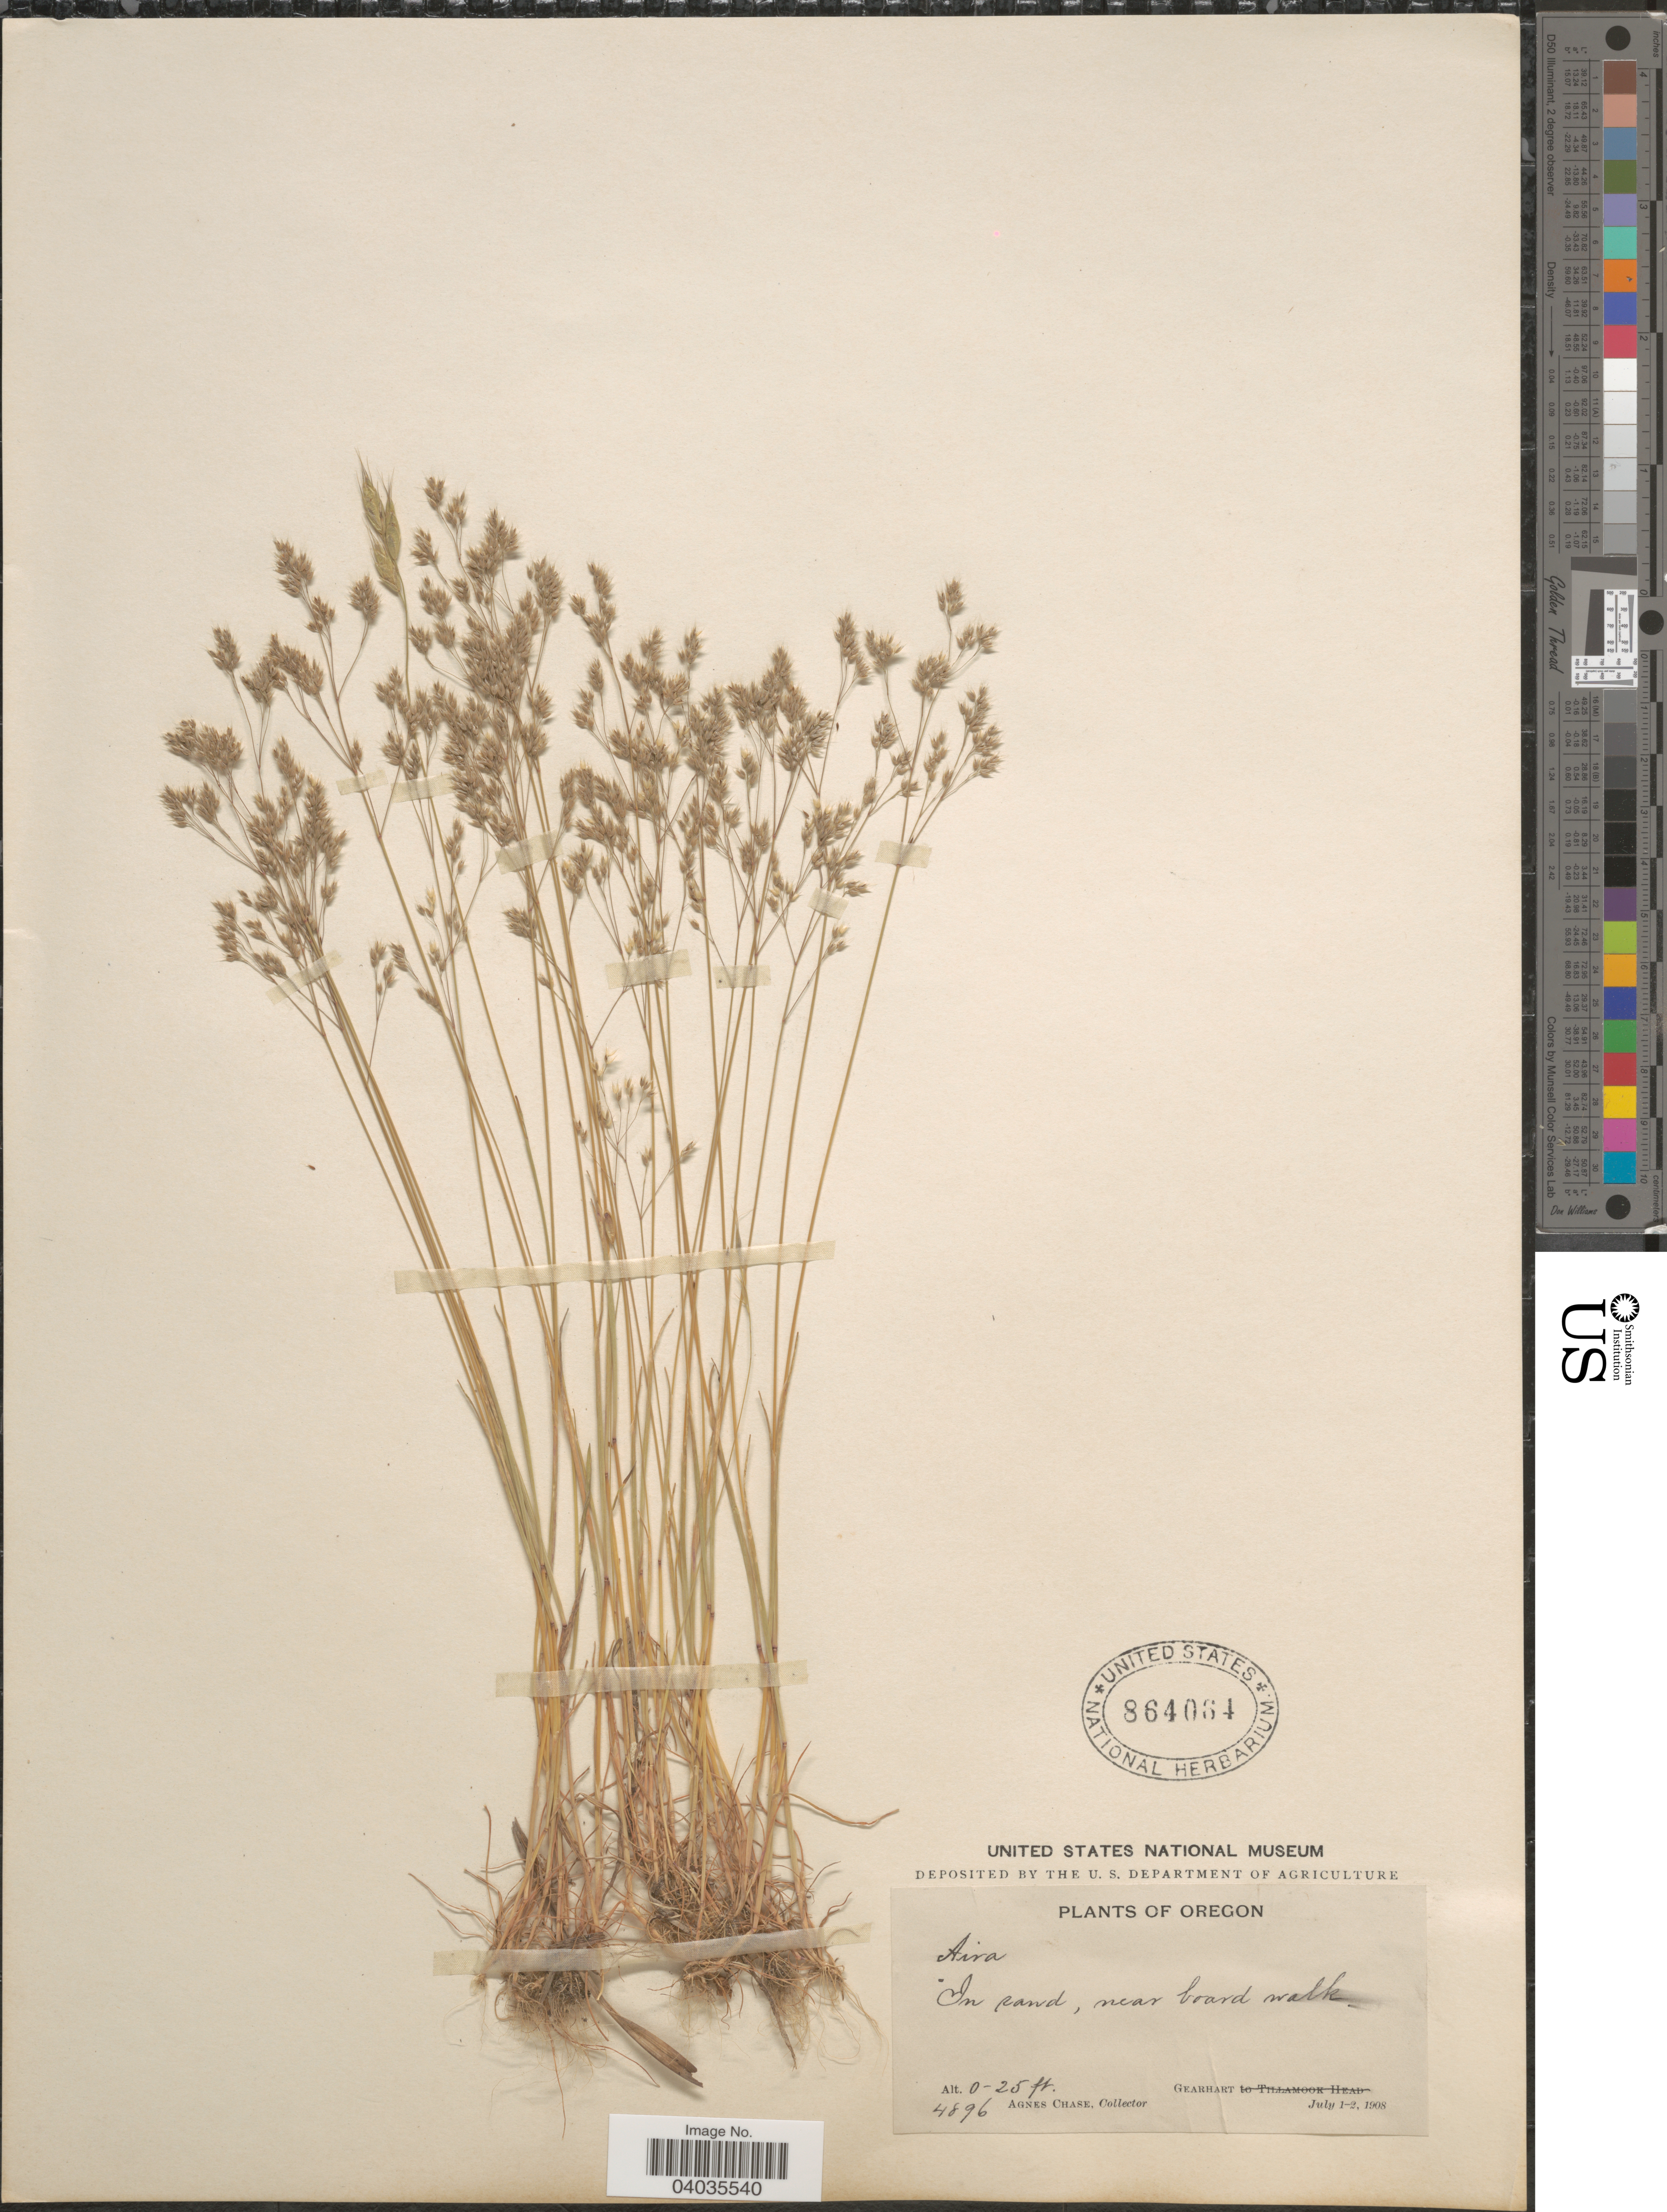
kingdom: Plantae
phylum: Tracheophyta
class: Liliopsida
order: Poales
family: Poaceae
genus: Aira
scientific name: Aira caryophyllea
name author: L.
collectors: A. Chase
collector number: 4896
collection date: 1908-07-01/1908-07-02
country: United States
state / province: Oregon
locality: Near board walk. Gearhart.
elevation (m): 0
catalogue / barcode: US 864064